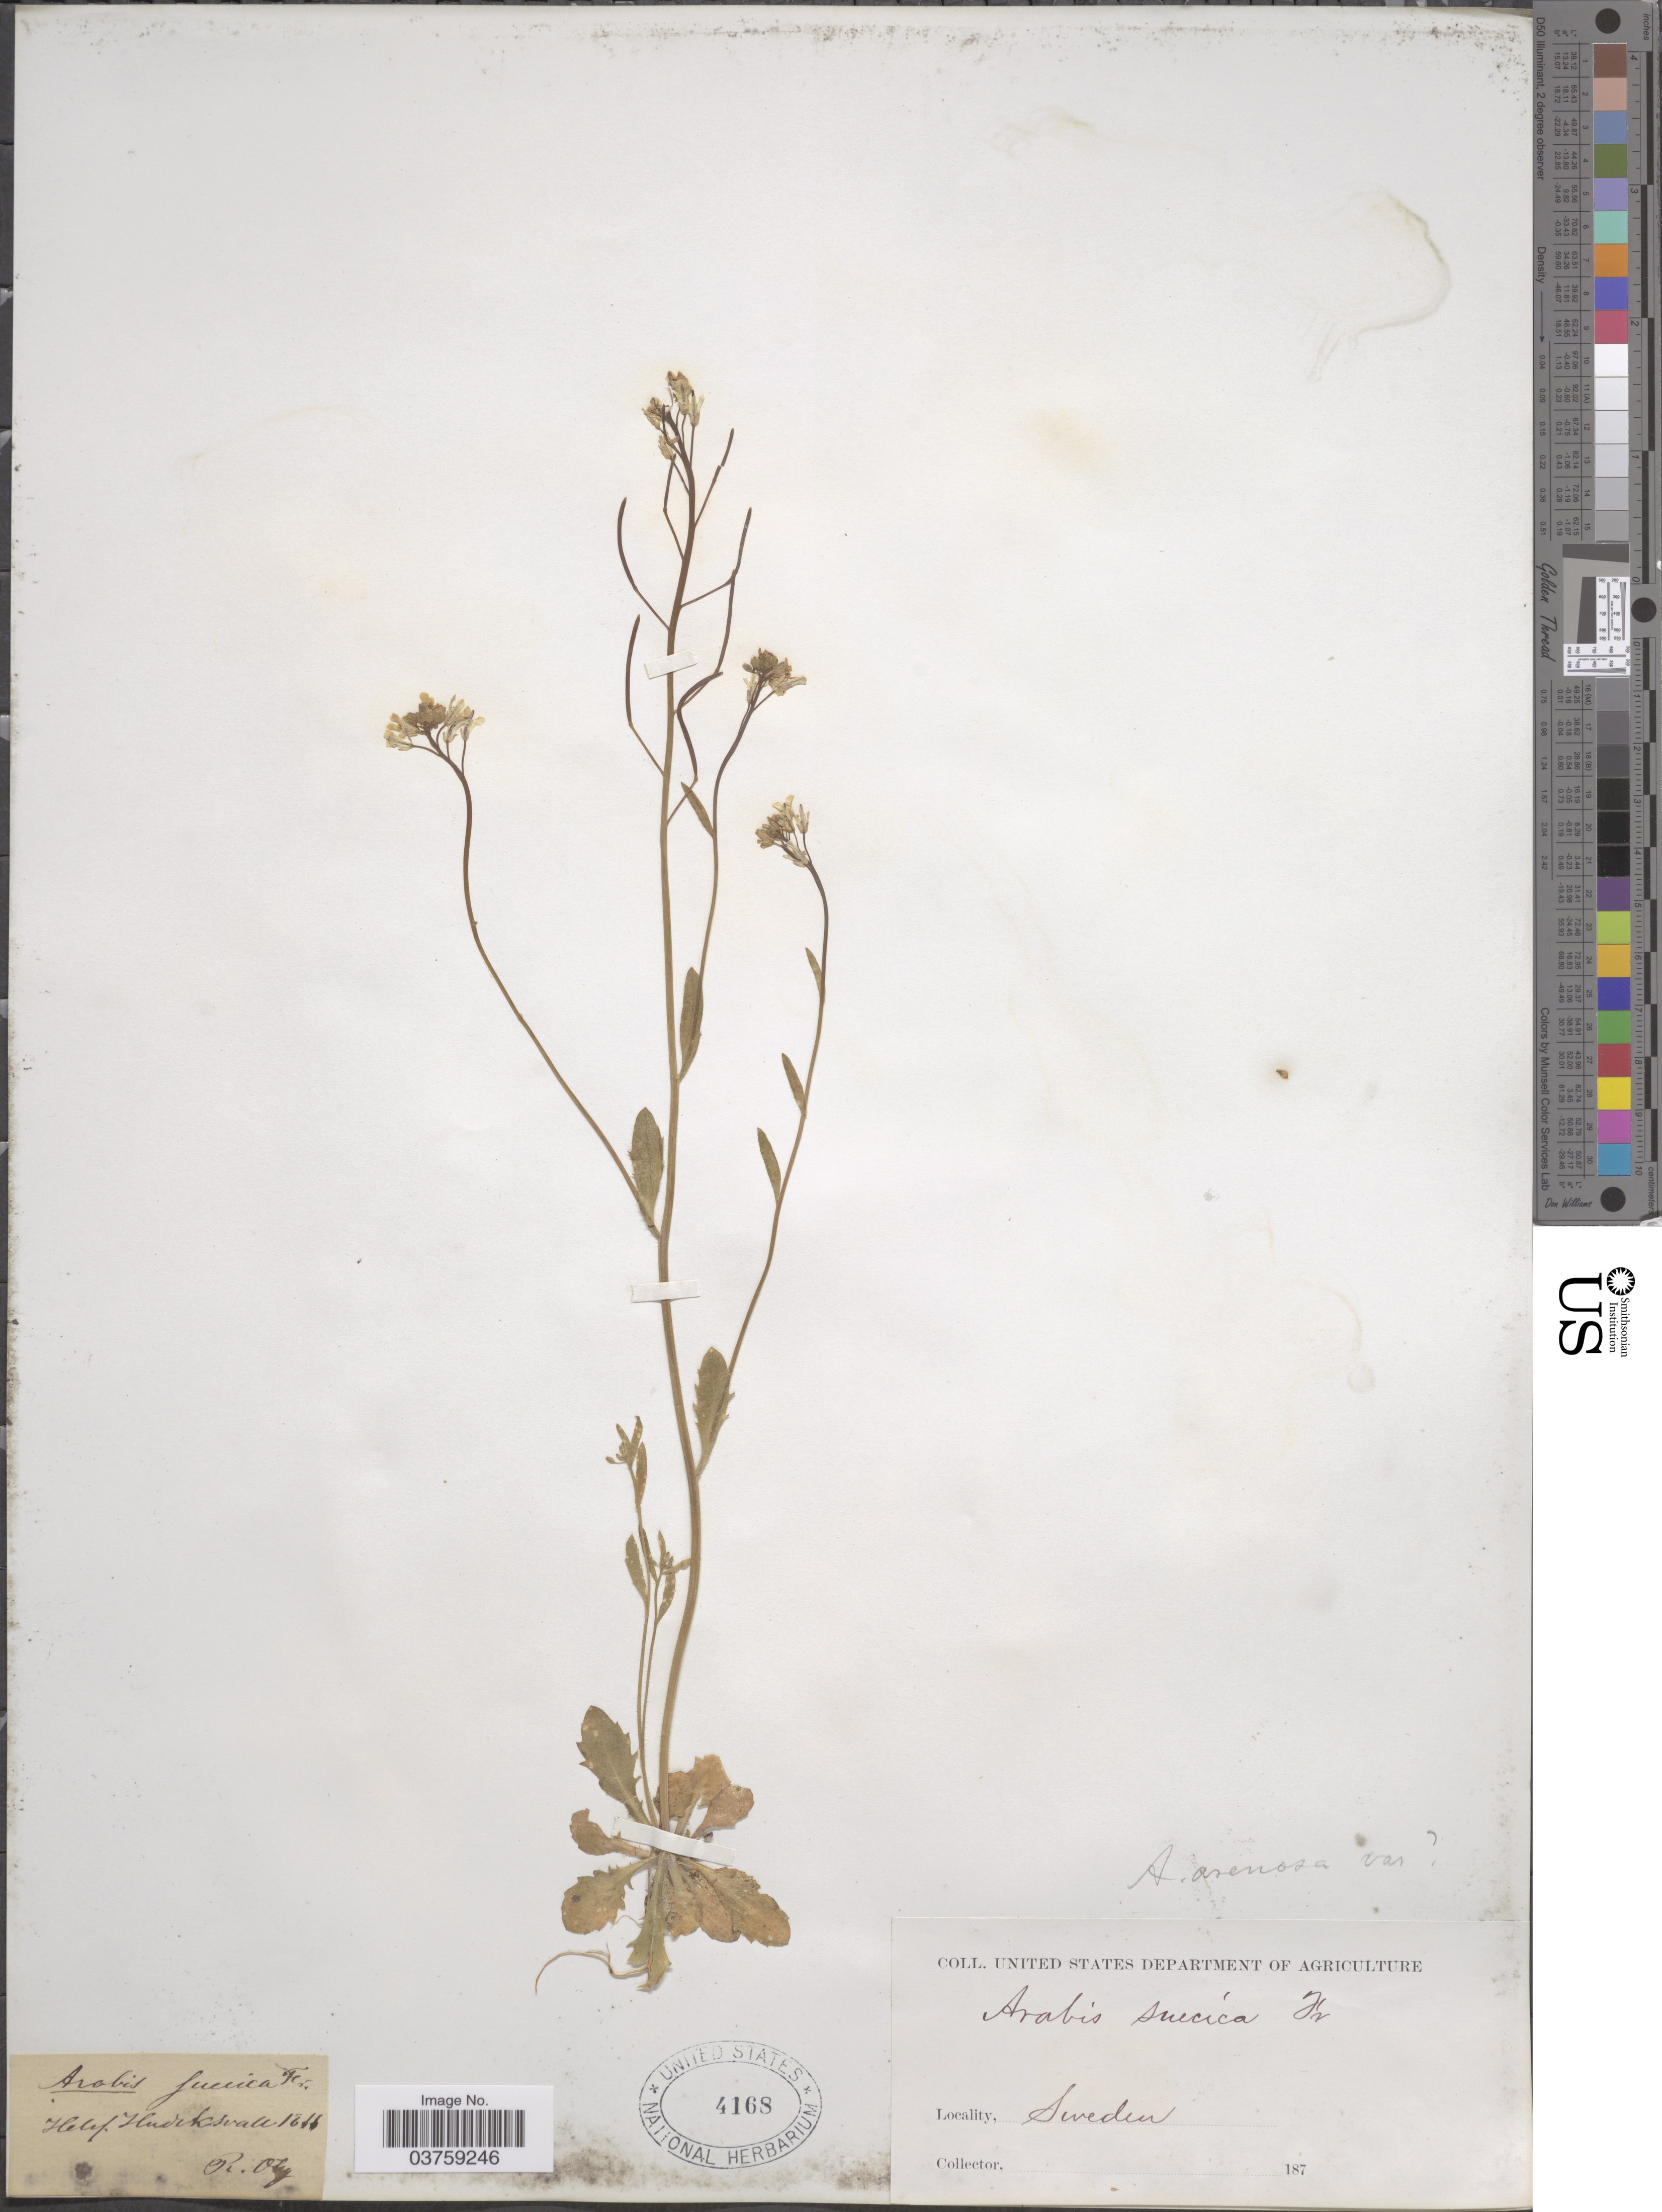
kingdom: Plantae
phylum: Tracheophyta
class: Magnoliopsida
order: Brassicales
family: Brassicaceae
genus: Arabis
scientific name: Arabis arenosa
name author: (L.) Scop.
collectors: R. Olg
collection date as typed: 187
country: Sweden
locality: Helsl, Hudiksvalle.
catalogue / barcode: US 4168